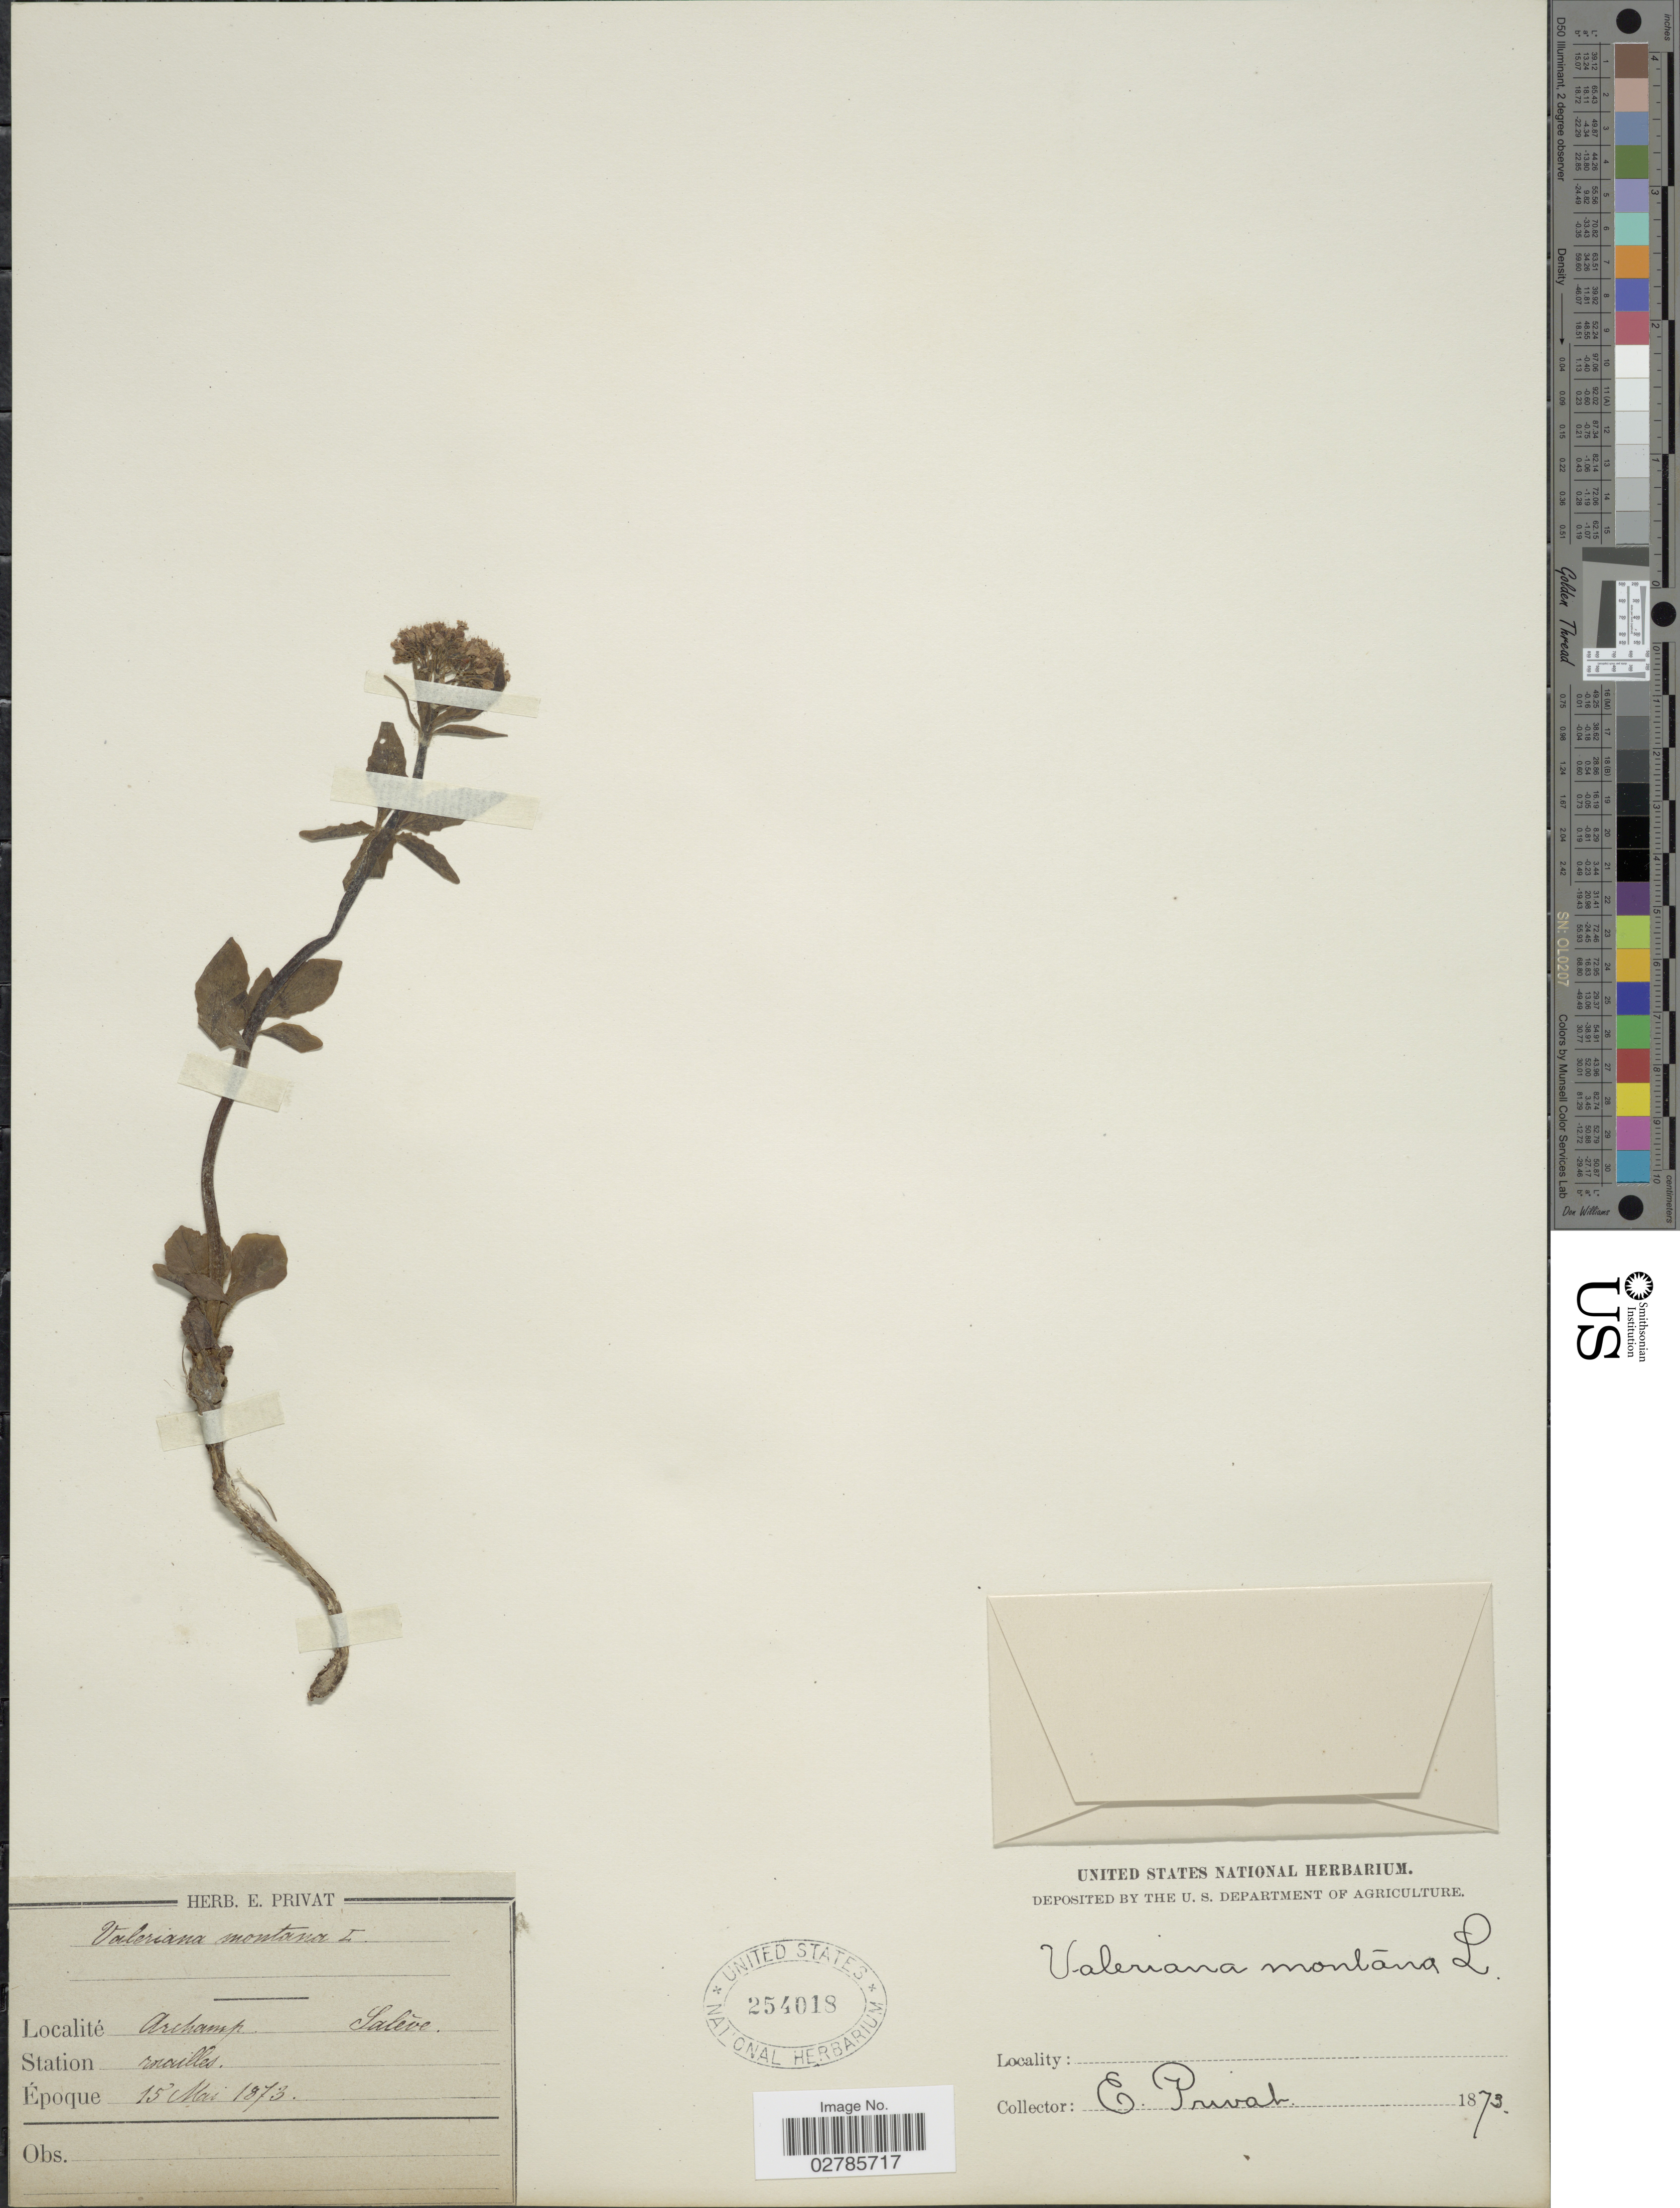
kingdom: Plantae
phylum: Tracheophyta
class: Magnoliopsida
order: Dipsacales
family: Caprifoliaceae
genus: Valeriana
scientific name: Valeriana montana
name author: L.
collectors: E. Privat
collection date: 1873-05-15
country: France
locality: Archamp, Saléve, Station rocailles.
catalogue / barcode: US 254018